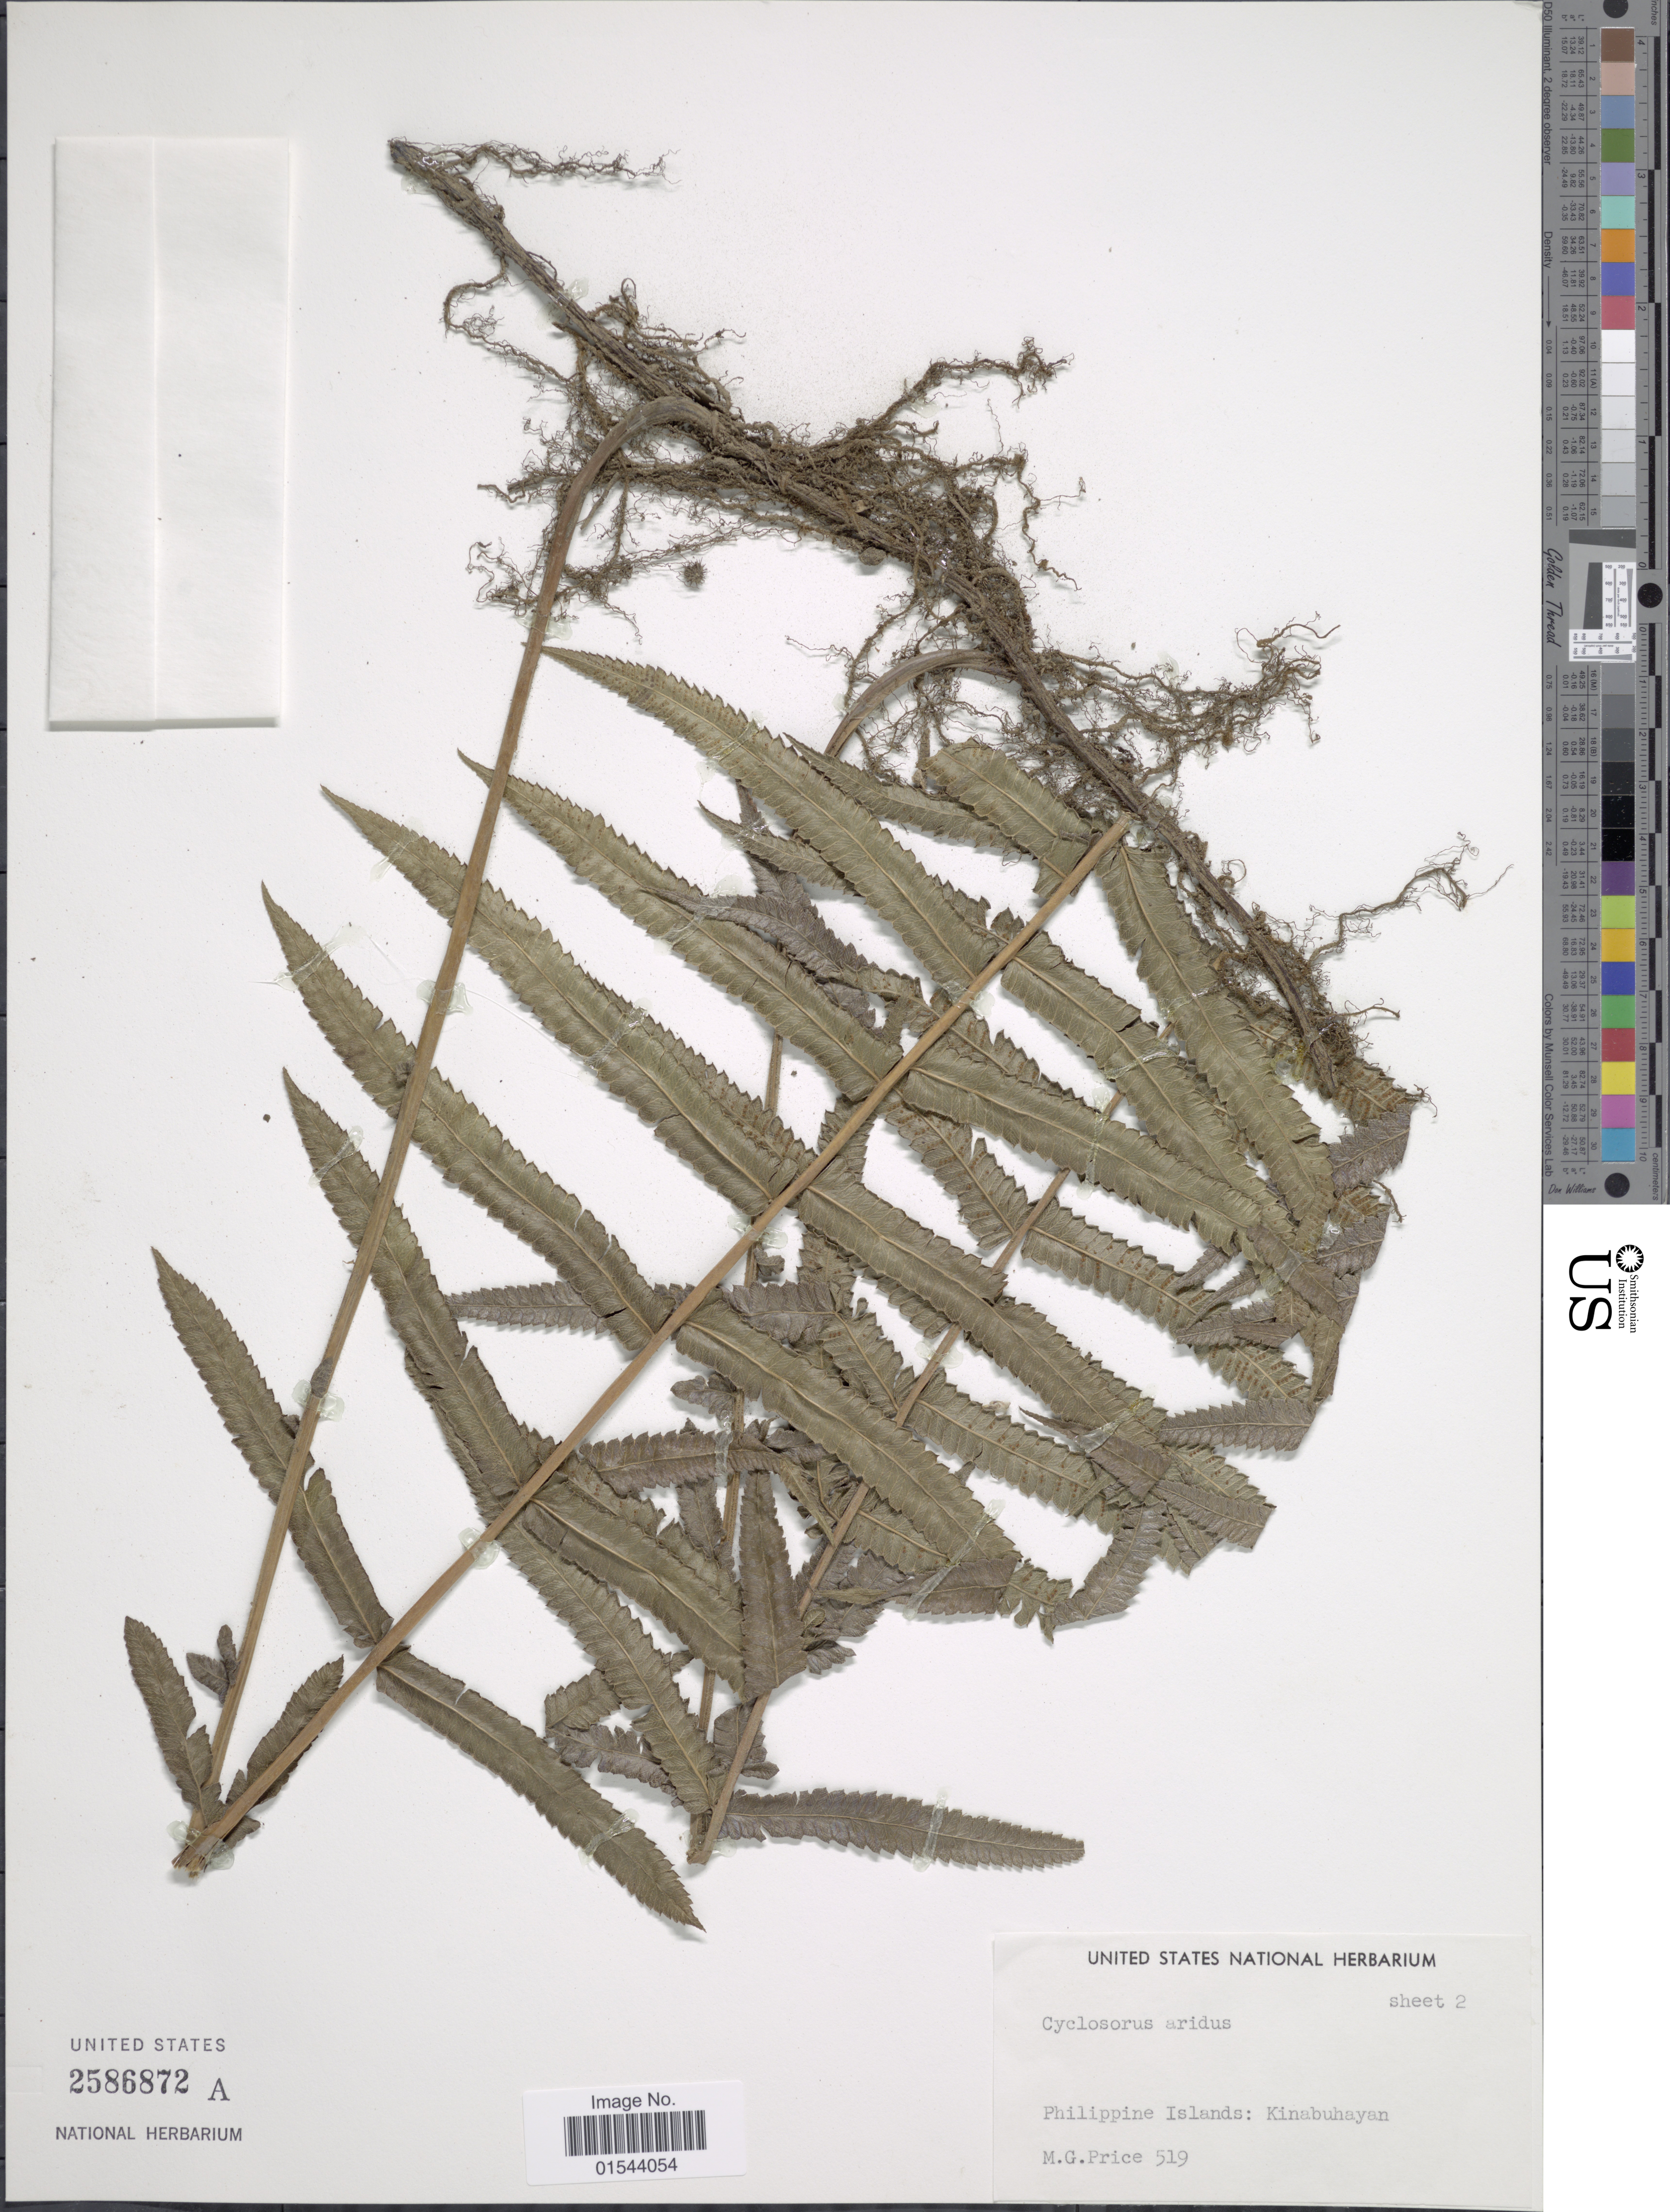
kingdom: Plantae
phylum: Tracheophyta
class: Polypodiopsida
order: Polypodiales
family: Thelypteridaceae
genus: Christella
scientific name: Christella arida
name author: (D. Don) Holttum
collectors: M. G. Price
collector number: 519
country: Philippines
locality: Philippine Islands: Kinabuhayan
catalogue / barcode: US 2586872A